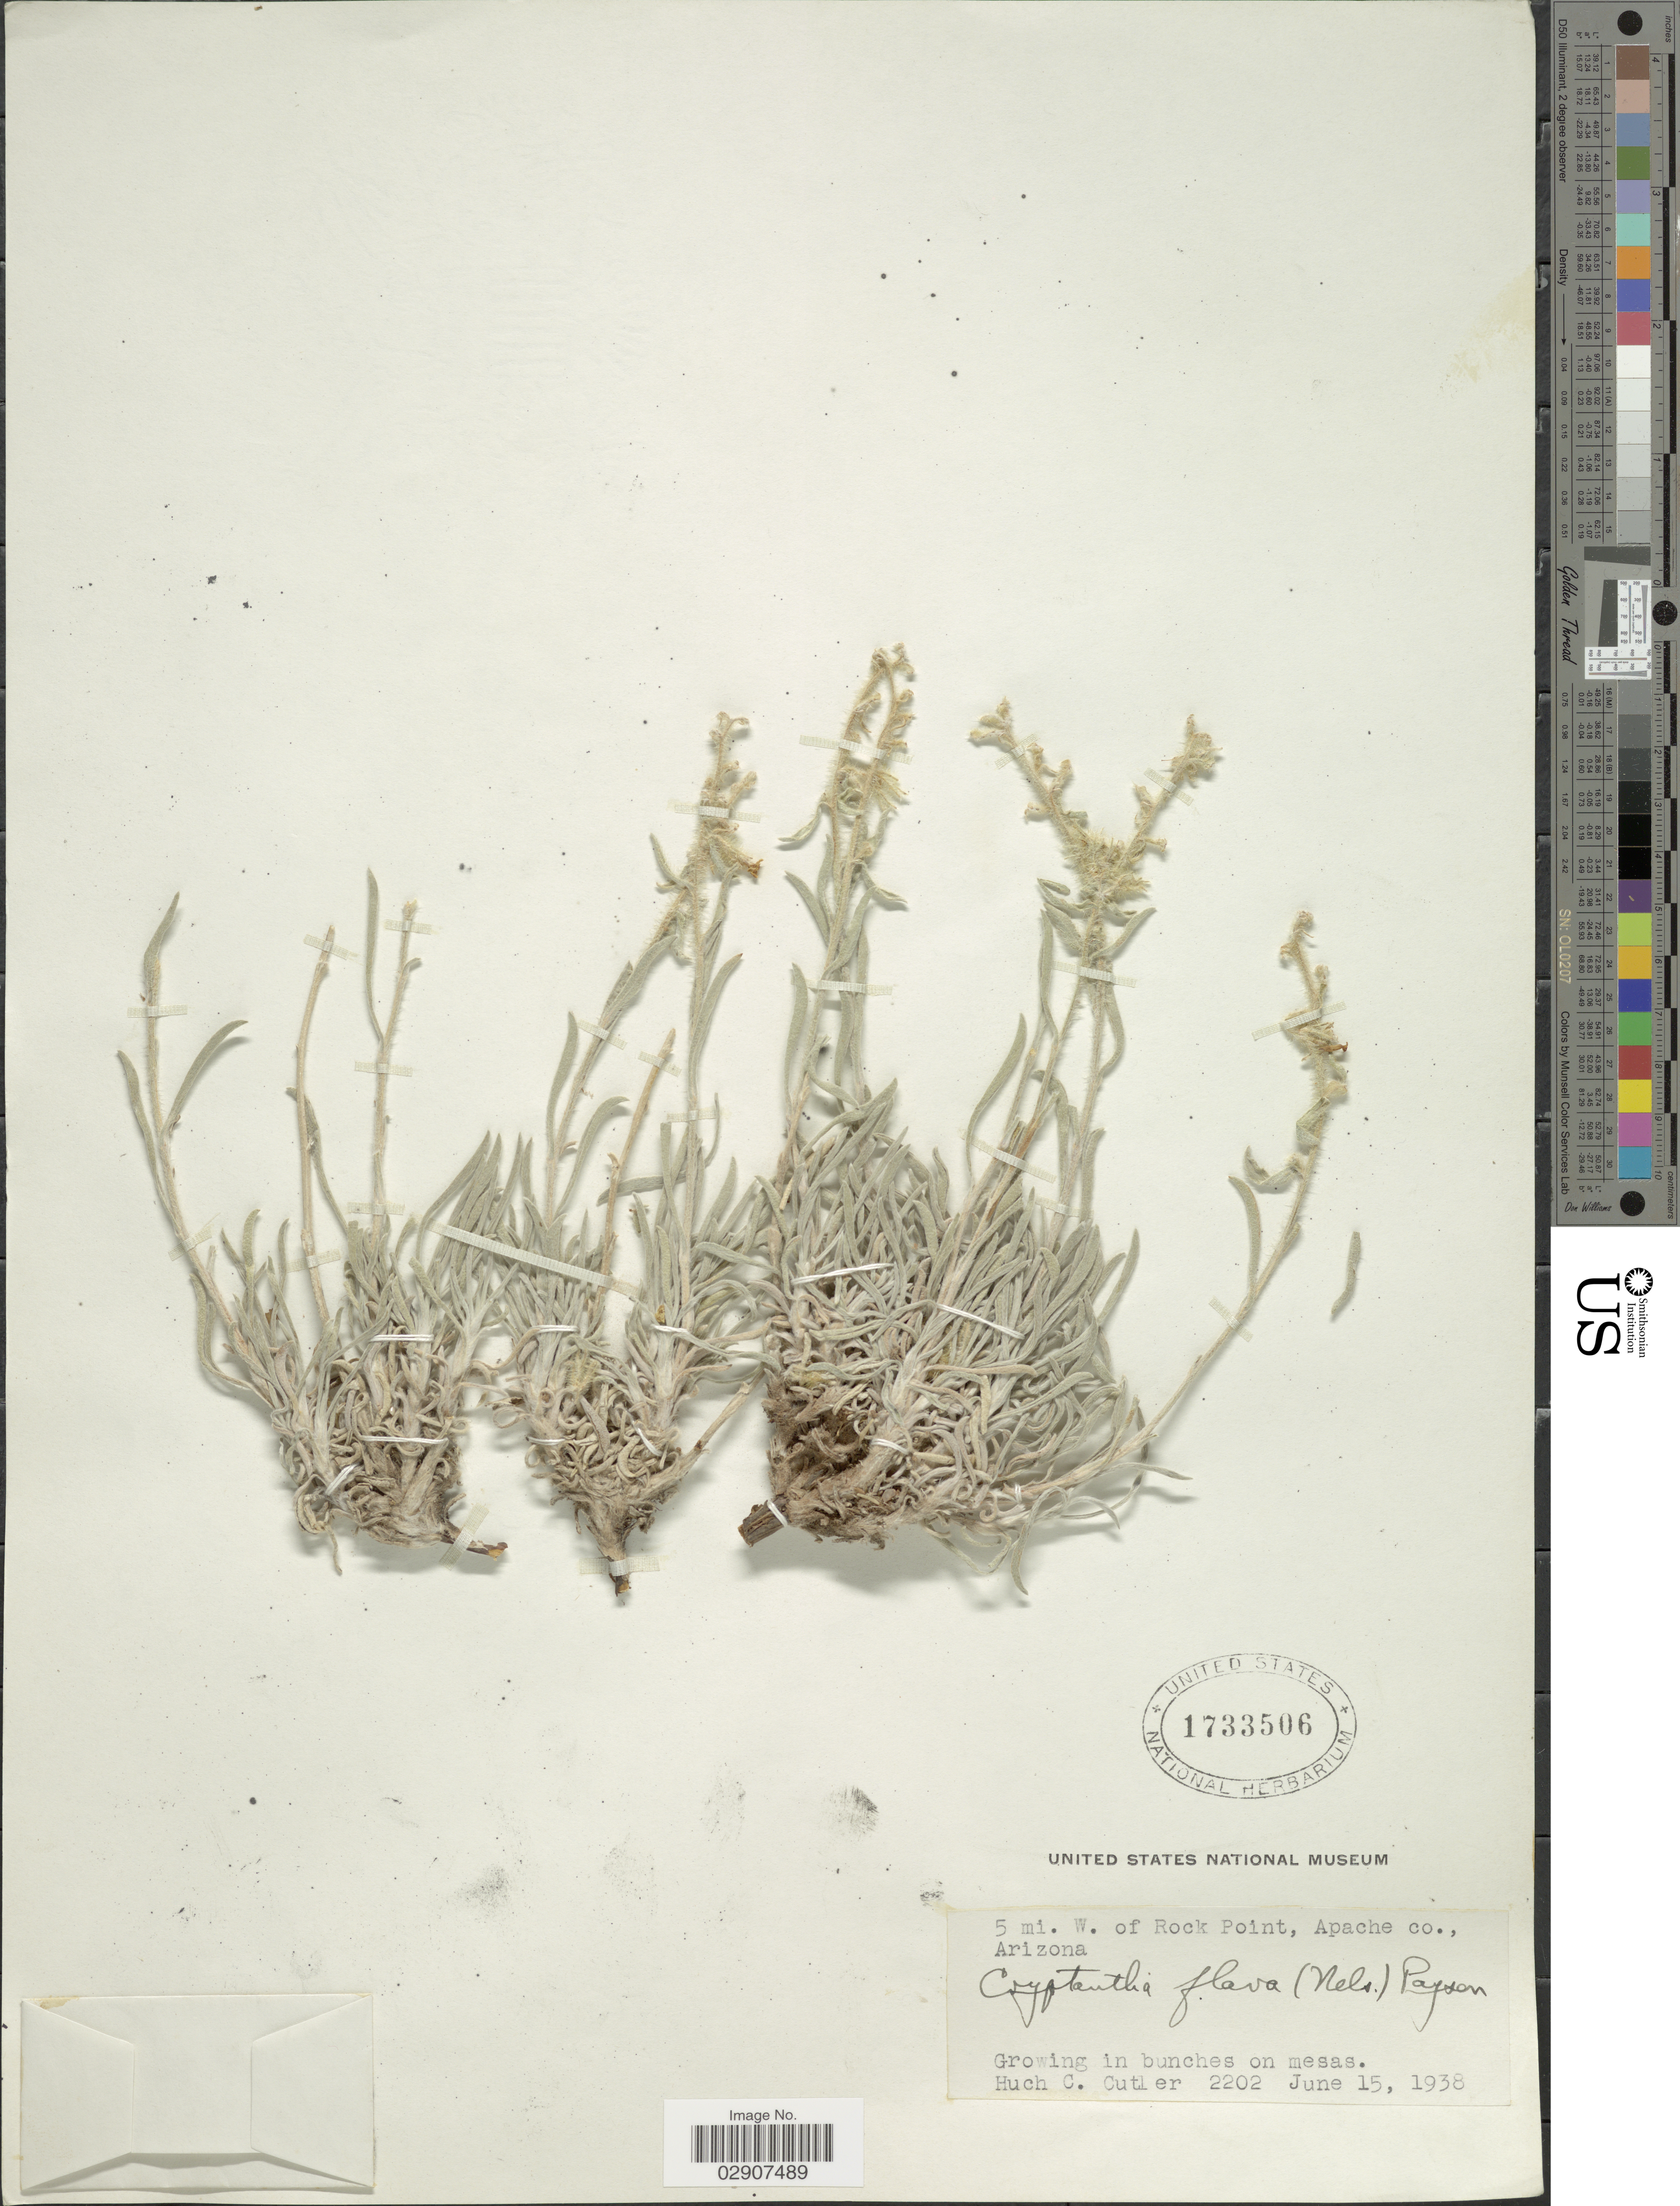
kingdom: Plantae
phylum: Tracheophyta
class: Magnoliopsida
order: Boraginales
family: Boraginaceae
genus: Cryptantha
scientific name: Cryptantha flava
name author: (A. Nelson) Payson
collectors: H. C. Cutler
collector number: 2202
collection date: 1938-06-15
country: United States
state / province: Arizona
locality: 5 mi. W. of Rock Point, Apache Co., Arizona.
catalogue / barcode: US 1733506